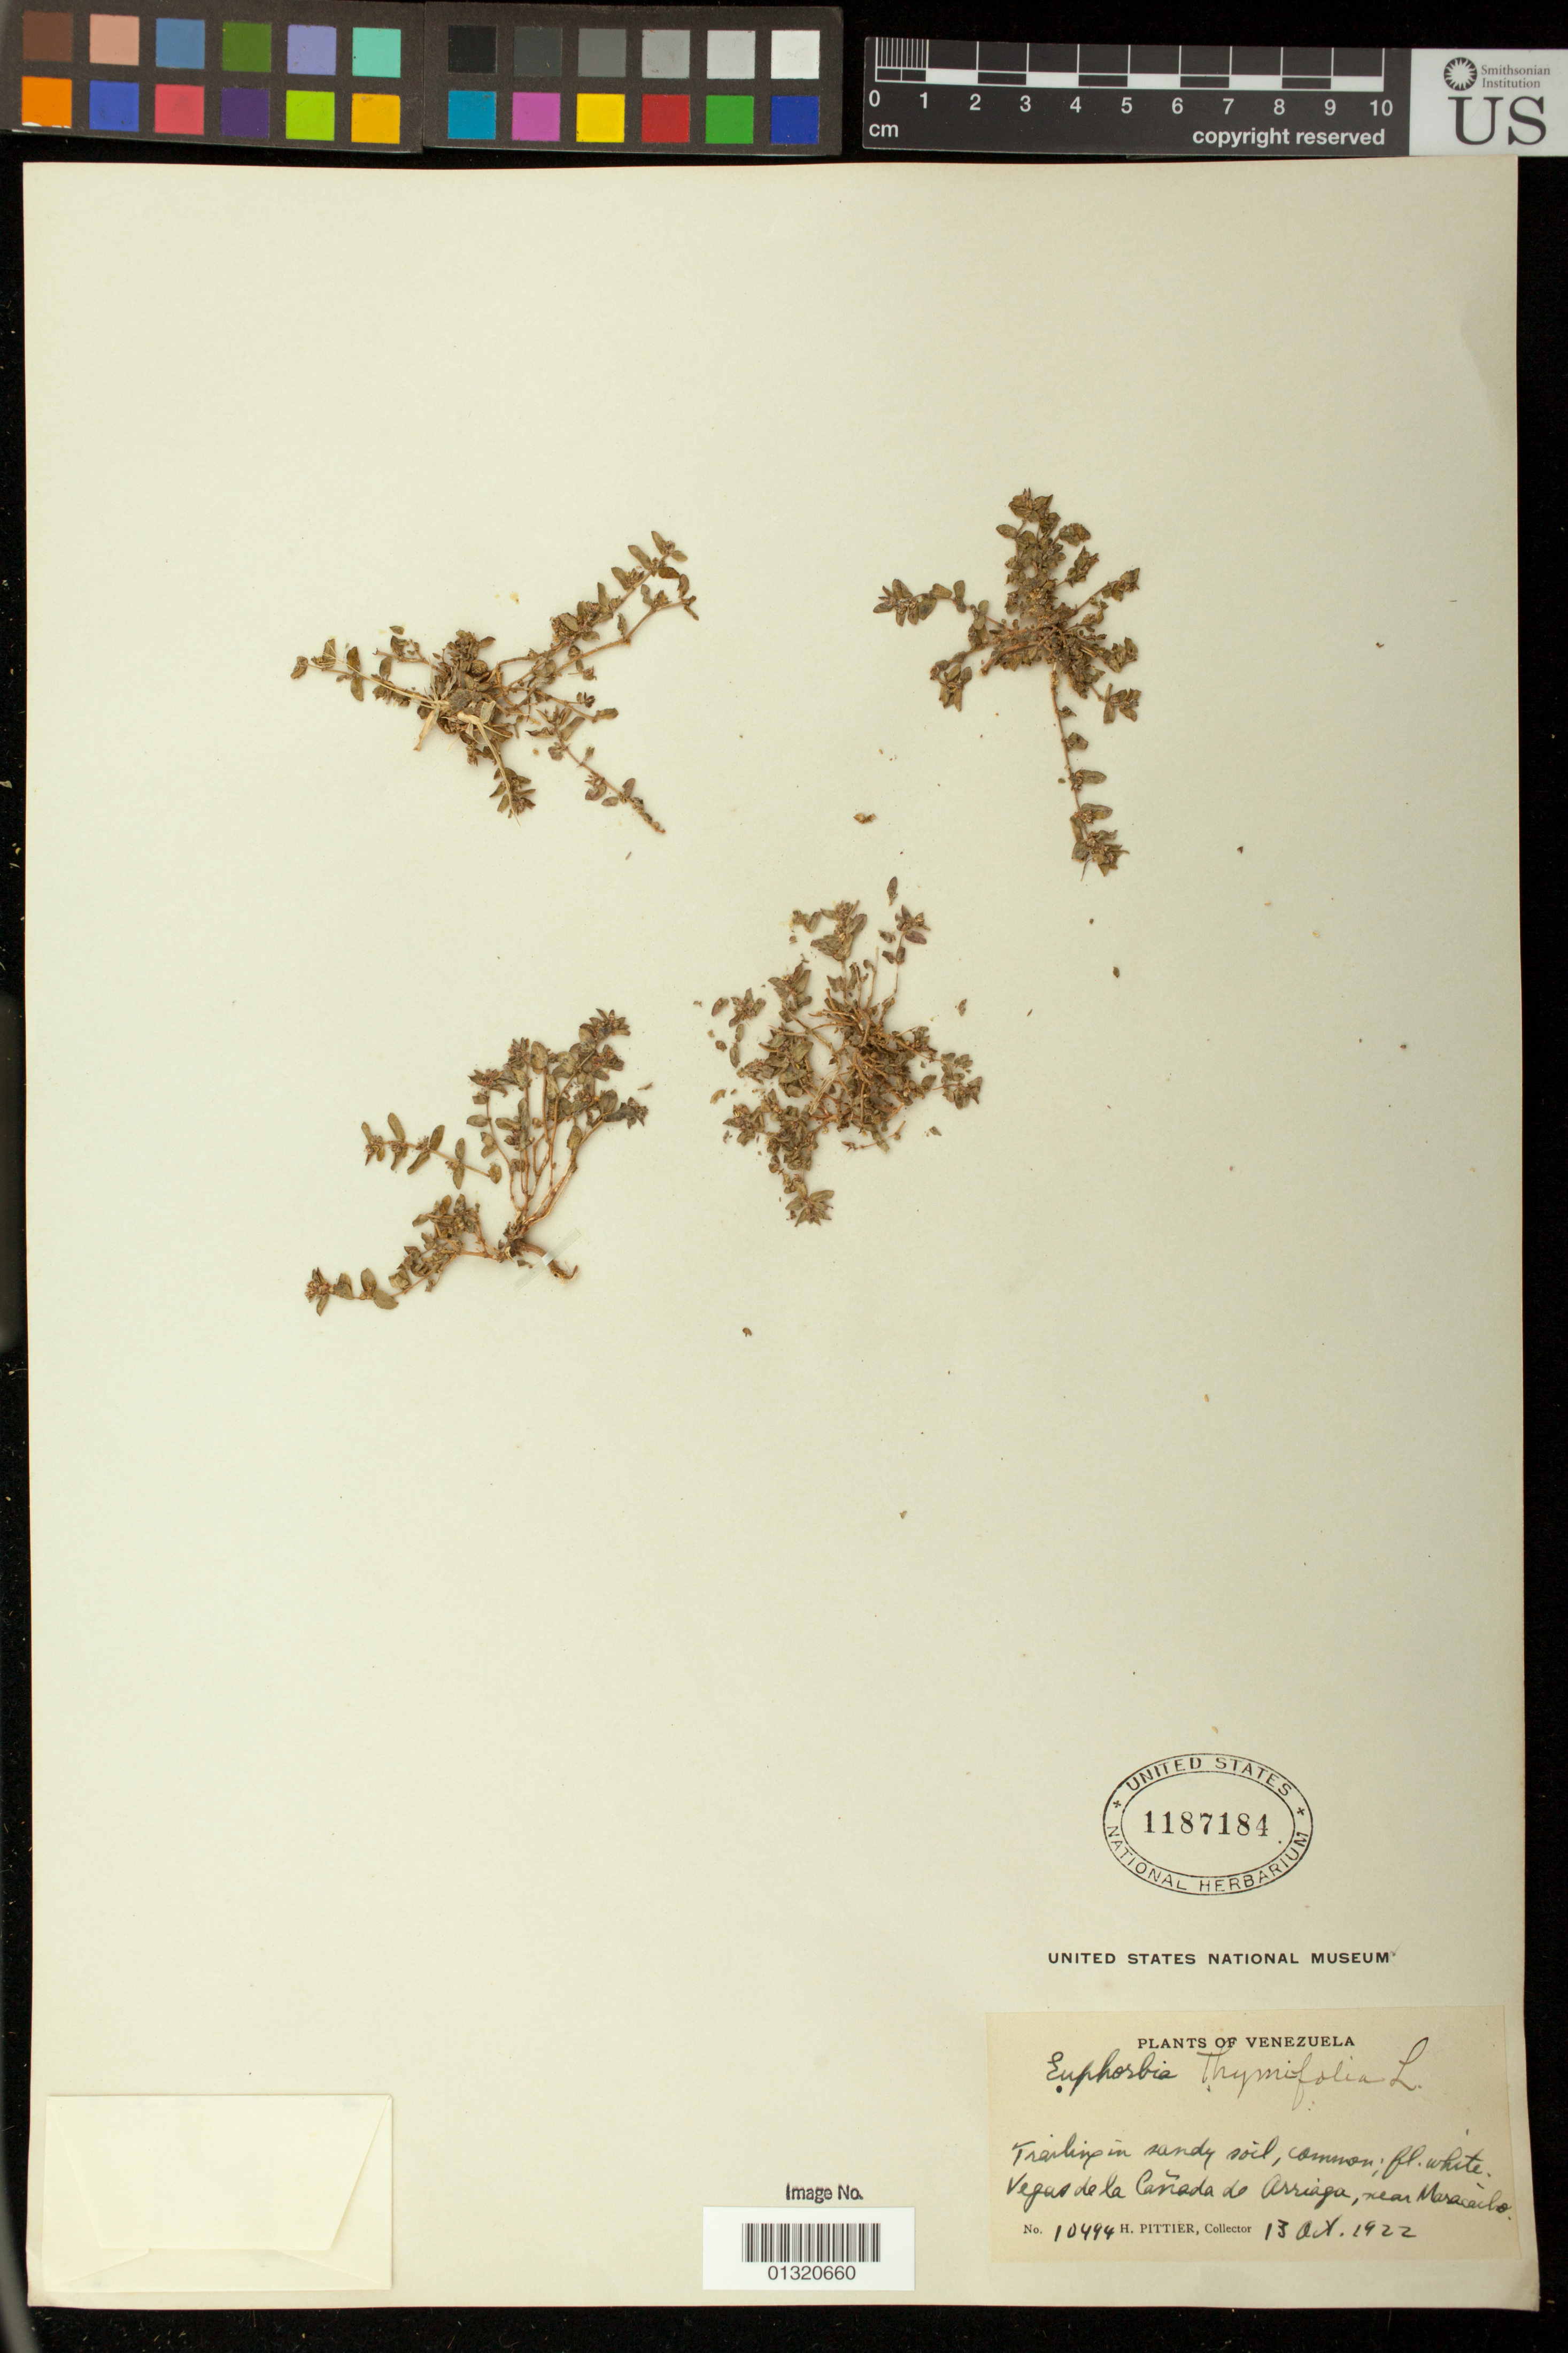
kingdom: Plantae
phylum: Tracheophyta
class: Magnoliopsida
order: Malpighiales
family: Euphorbiaceae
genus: Euphorbia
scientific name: Euphorbia thymifolia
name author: L.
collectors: H. F. Pittier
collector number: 10494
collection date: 1922-10-13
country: Venezuela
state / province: Zulia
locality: Vegas de la Caneda de Arriaga, near Maracaibo.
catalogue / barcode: US 1187184